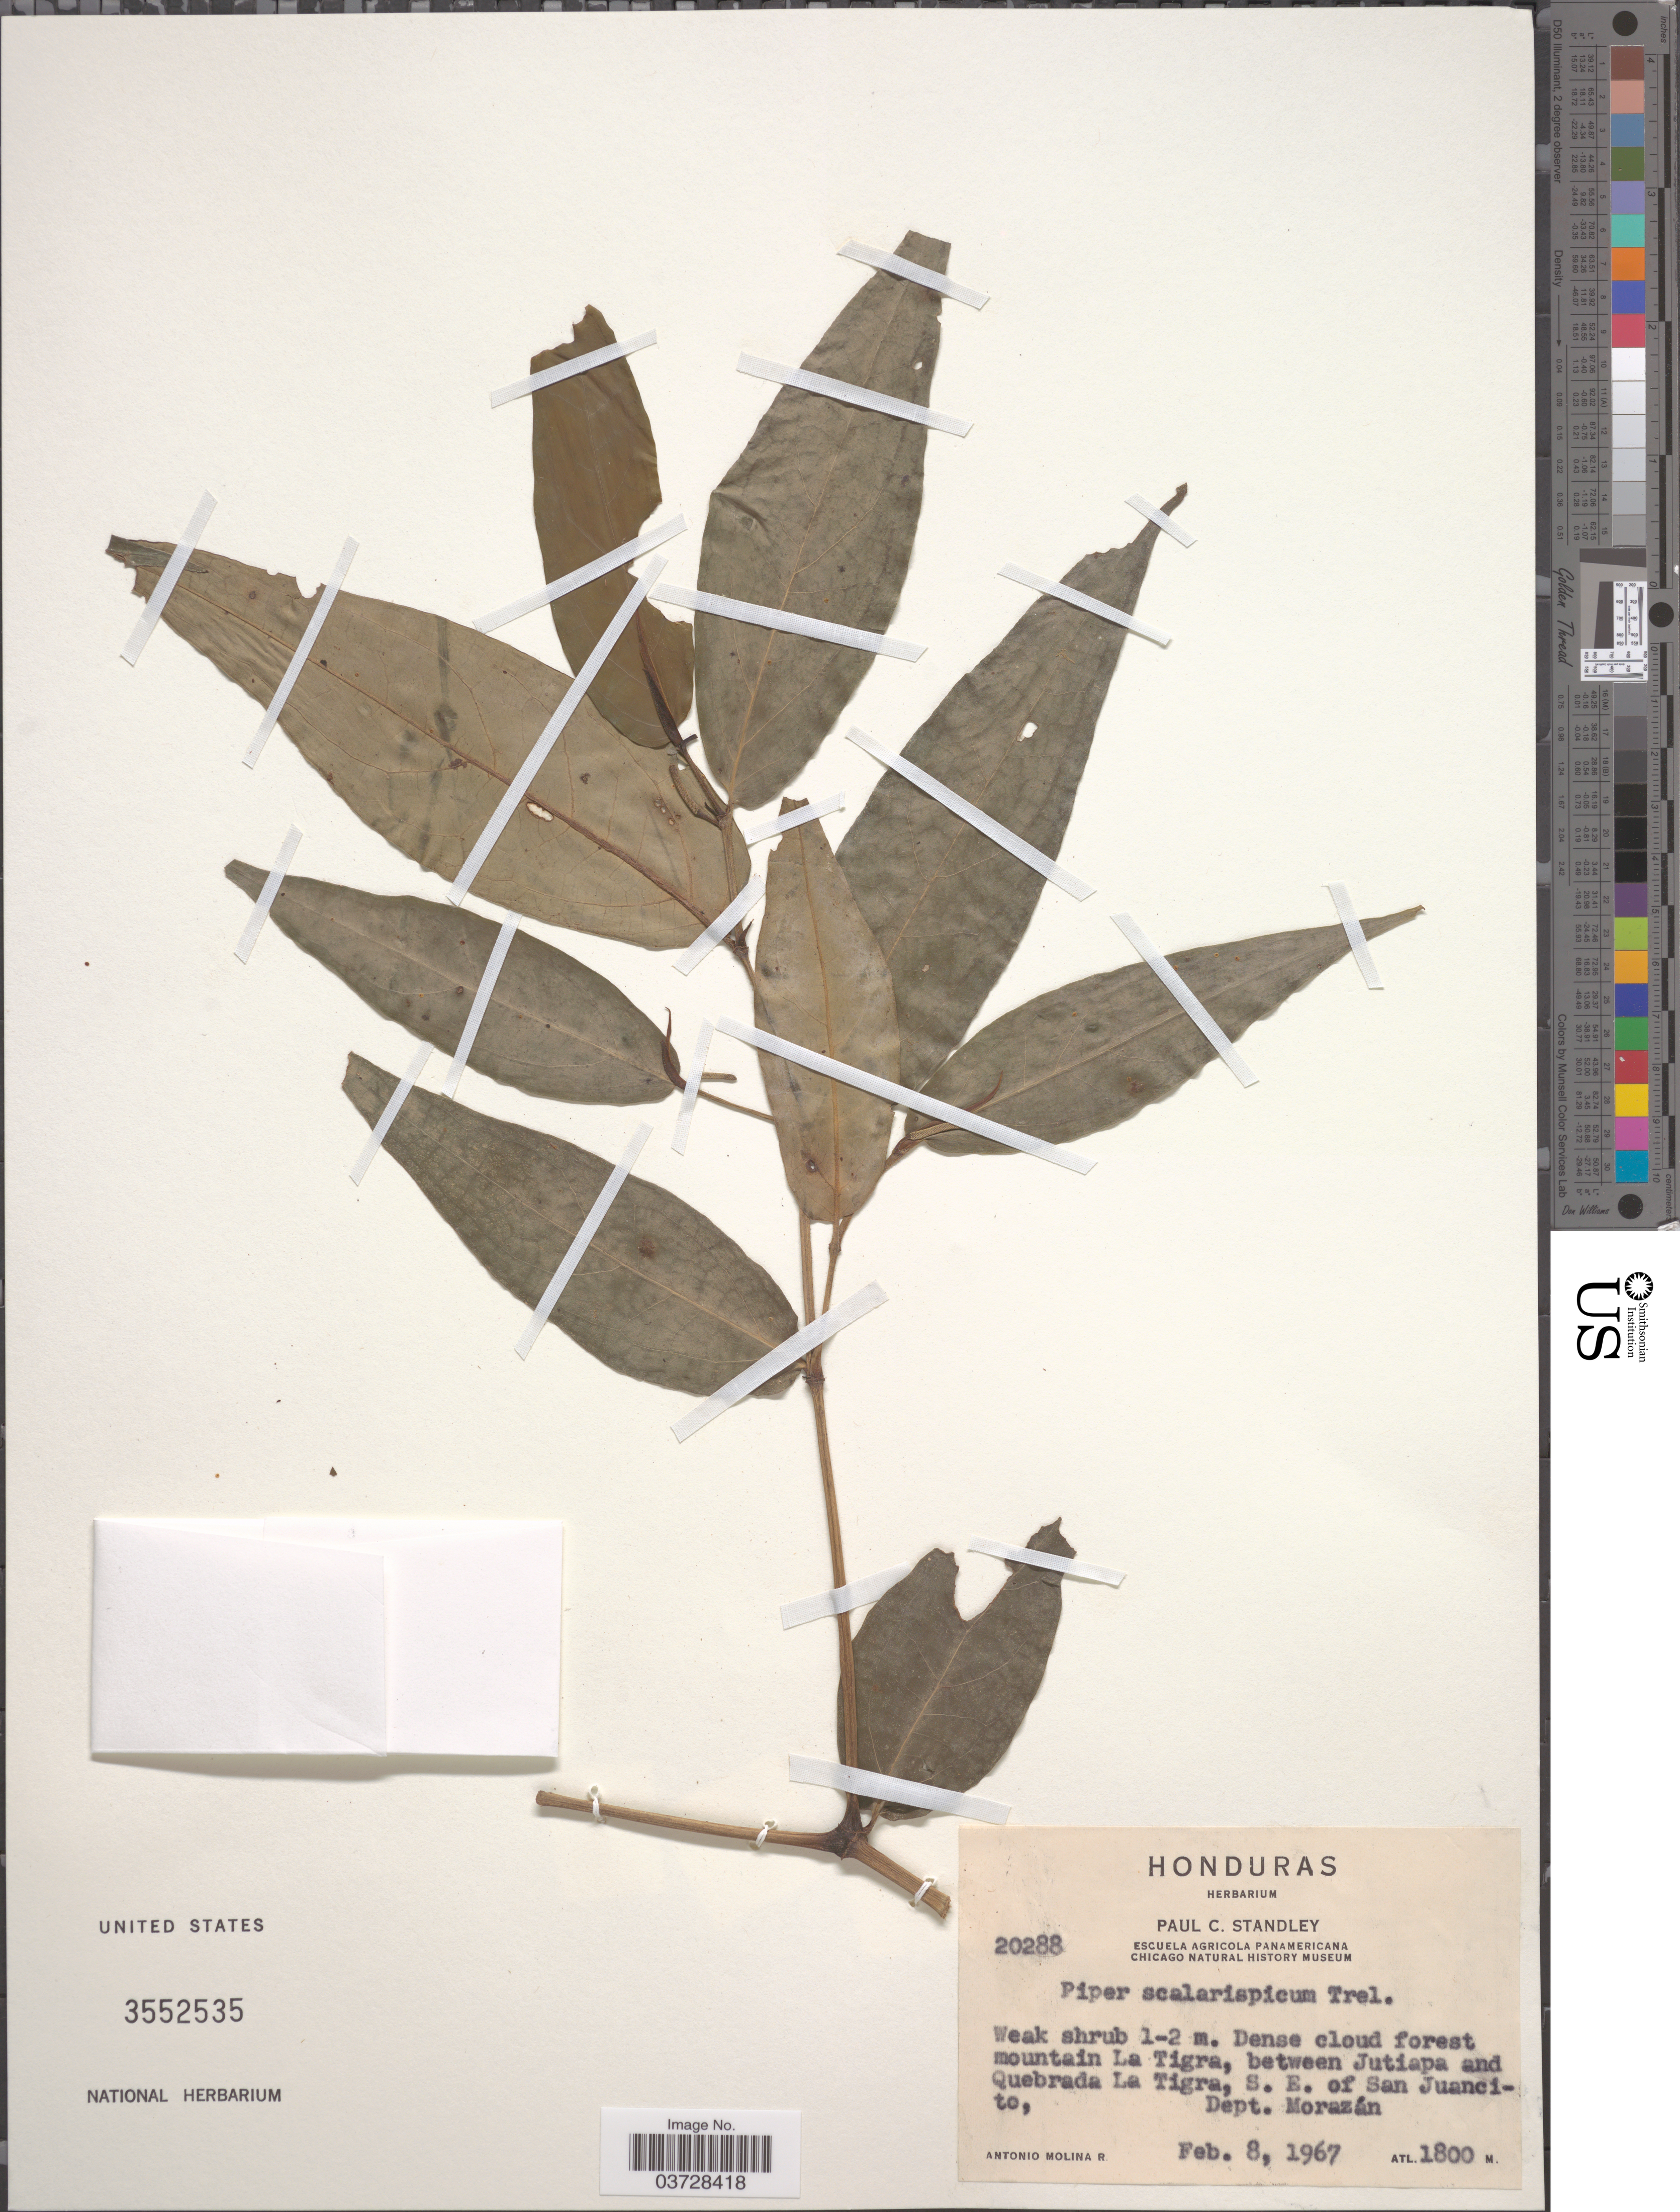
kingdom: Plantae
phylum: Tracheophyta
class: Magnoliopsida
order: Piperales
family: Piperaceae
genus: Piper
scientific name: Piper scalarispicum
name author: Trel.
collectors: A. Molina R.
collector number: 20288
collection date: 1967-02-08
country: Honduras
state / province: Fco. Morazán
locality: Dense cloud forest mountain La Tigra, between Jutiapa and Quebrada La Tigra, S. E. of San Juancito, Dept. Morazán.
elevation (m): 1800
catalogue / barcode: US 3552535